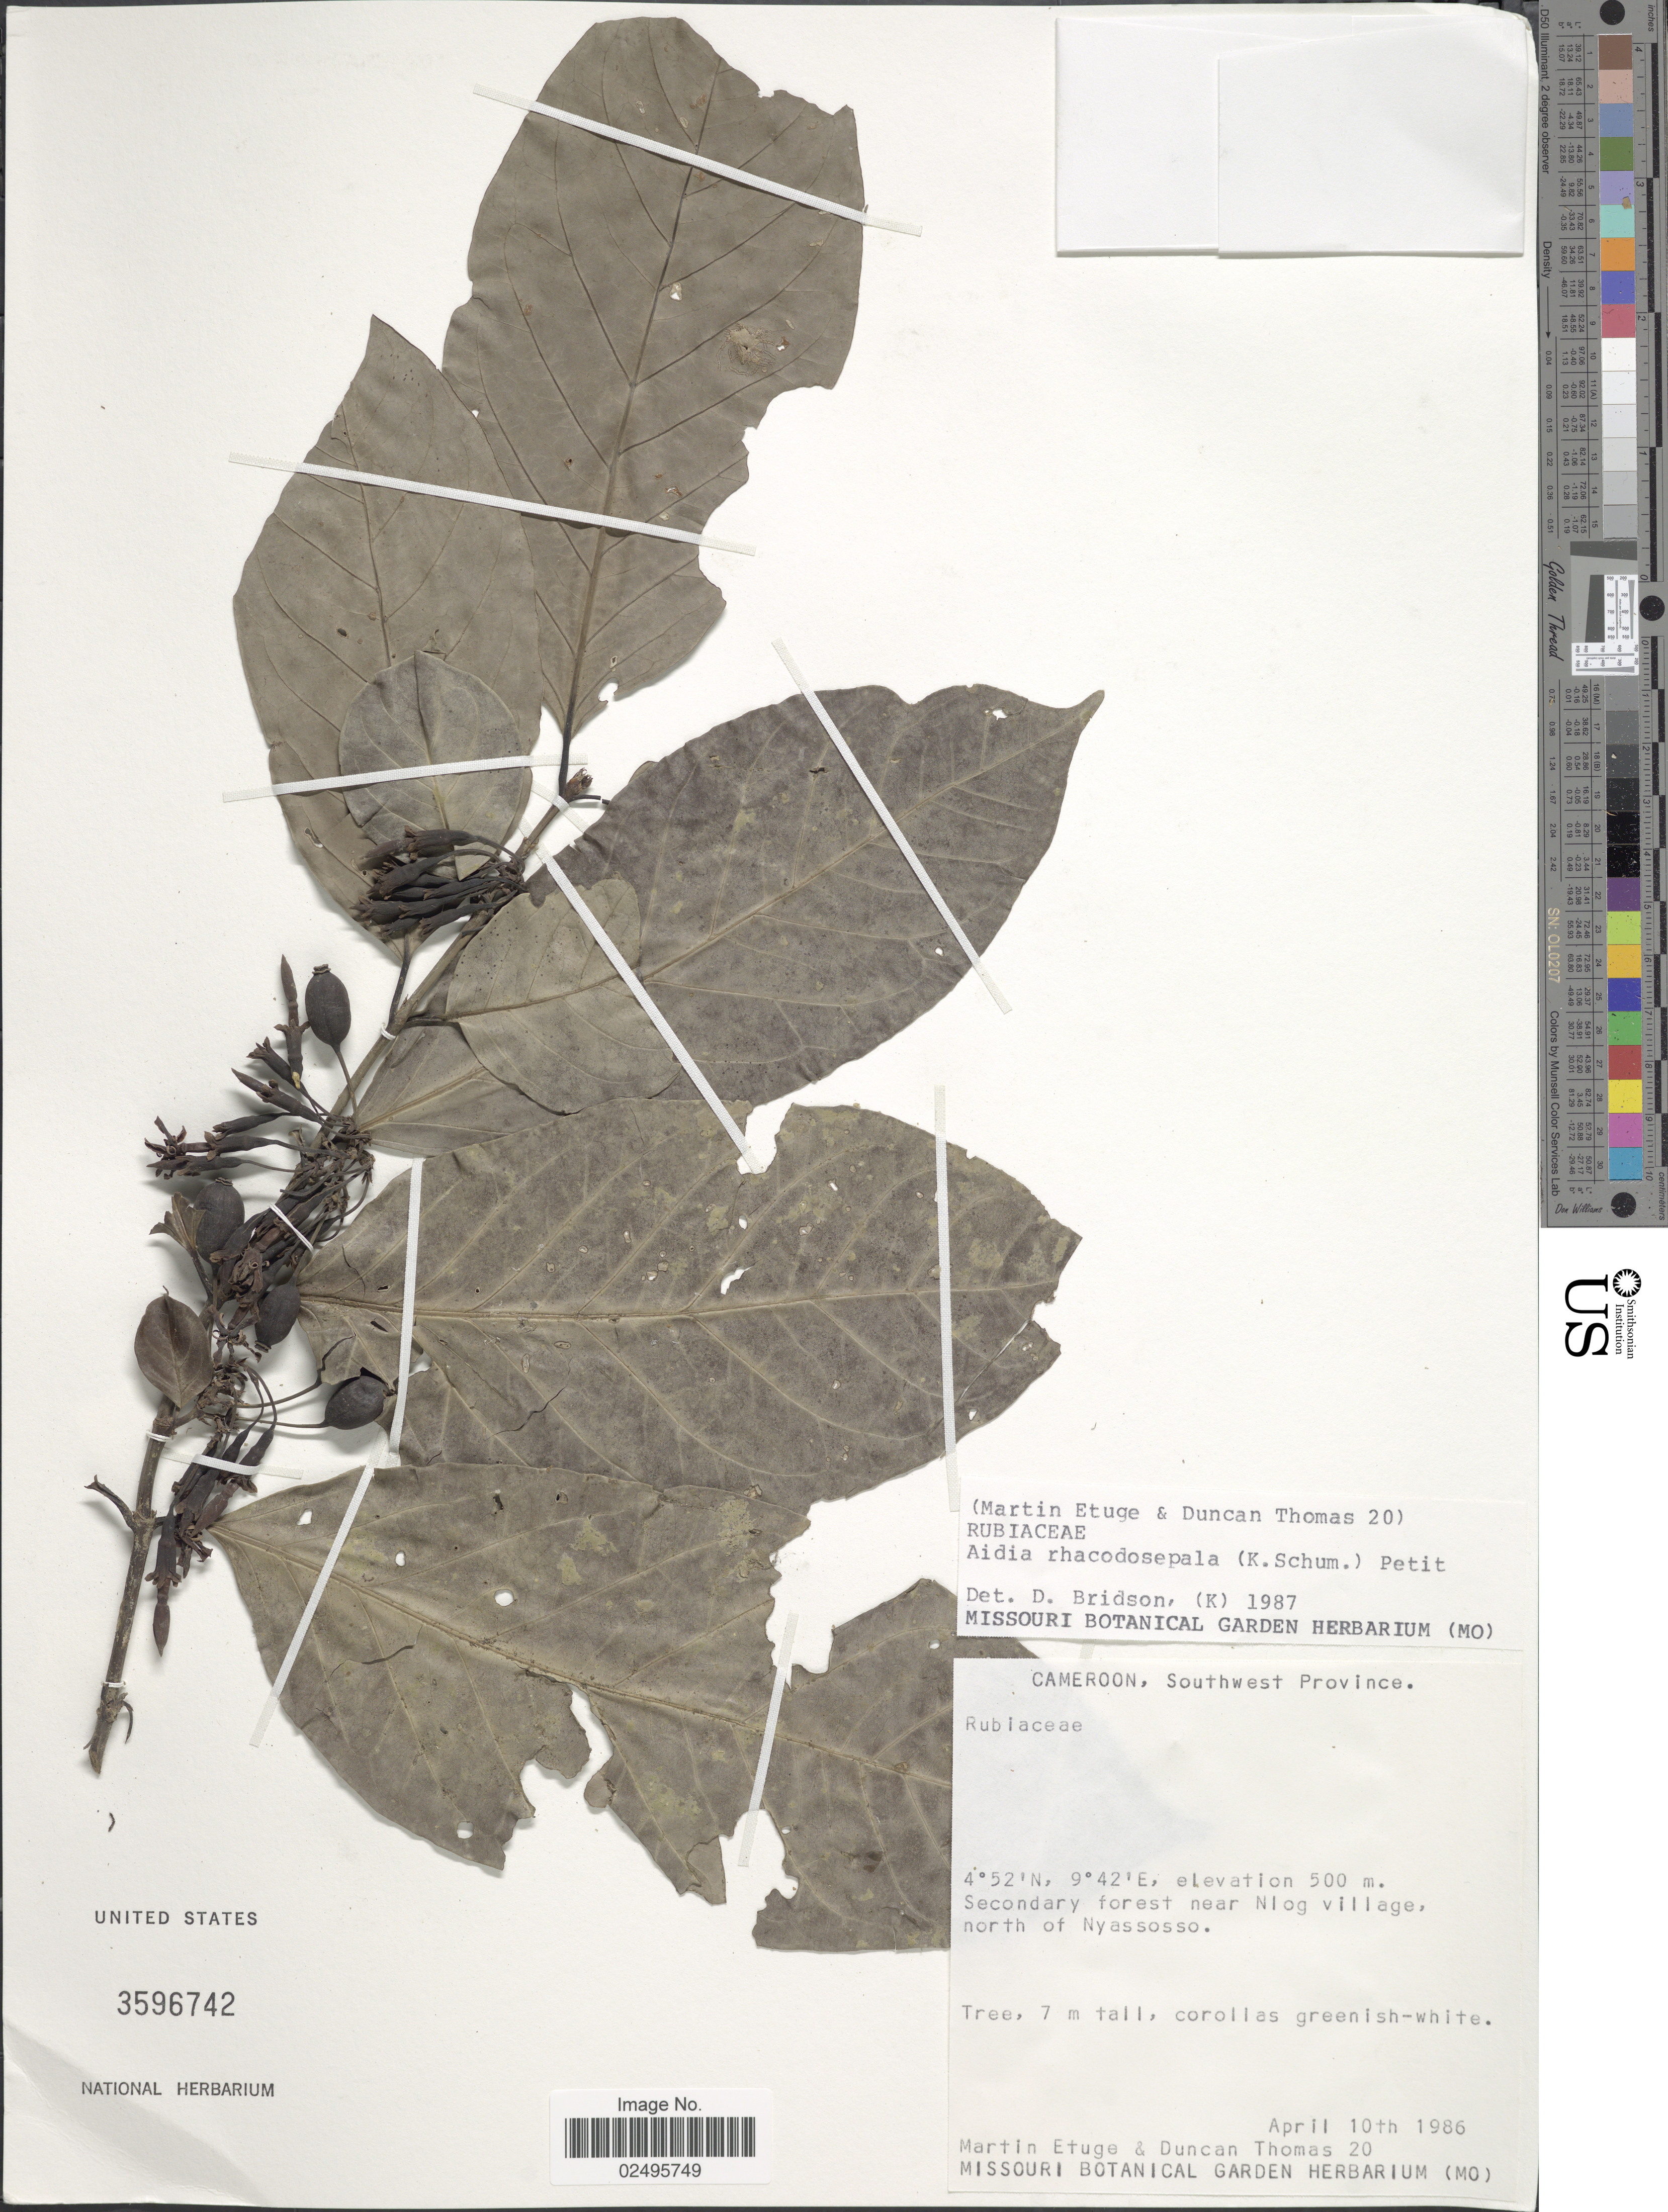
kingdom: Plantae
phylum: Tracheophyta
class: Magnoliopsida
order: Gentianales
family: Rubiaceae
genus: Aidia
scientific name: Aidia rhacodosepala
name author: (K. Schum.) E.M.A. Petit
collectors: M. Etuge & D. W. Thomas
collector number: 20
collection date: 1986-04-10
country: Cameroon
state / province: Sud-Ouest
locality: Southwest Province. Secondary forest near Nlog village, north of Nyassosso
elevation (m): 500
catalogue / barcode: US 3596742